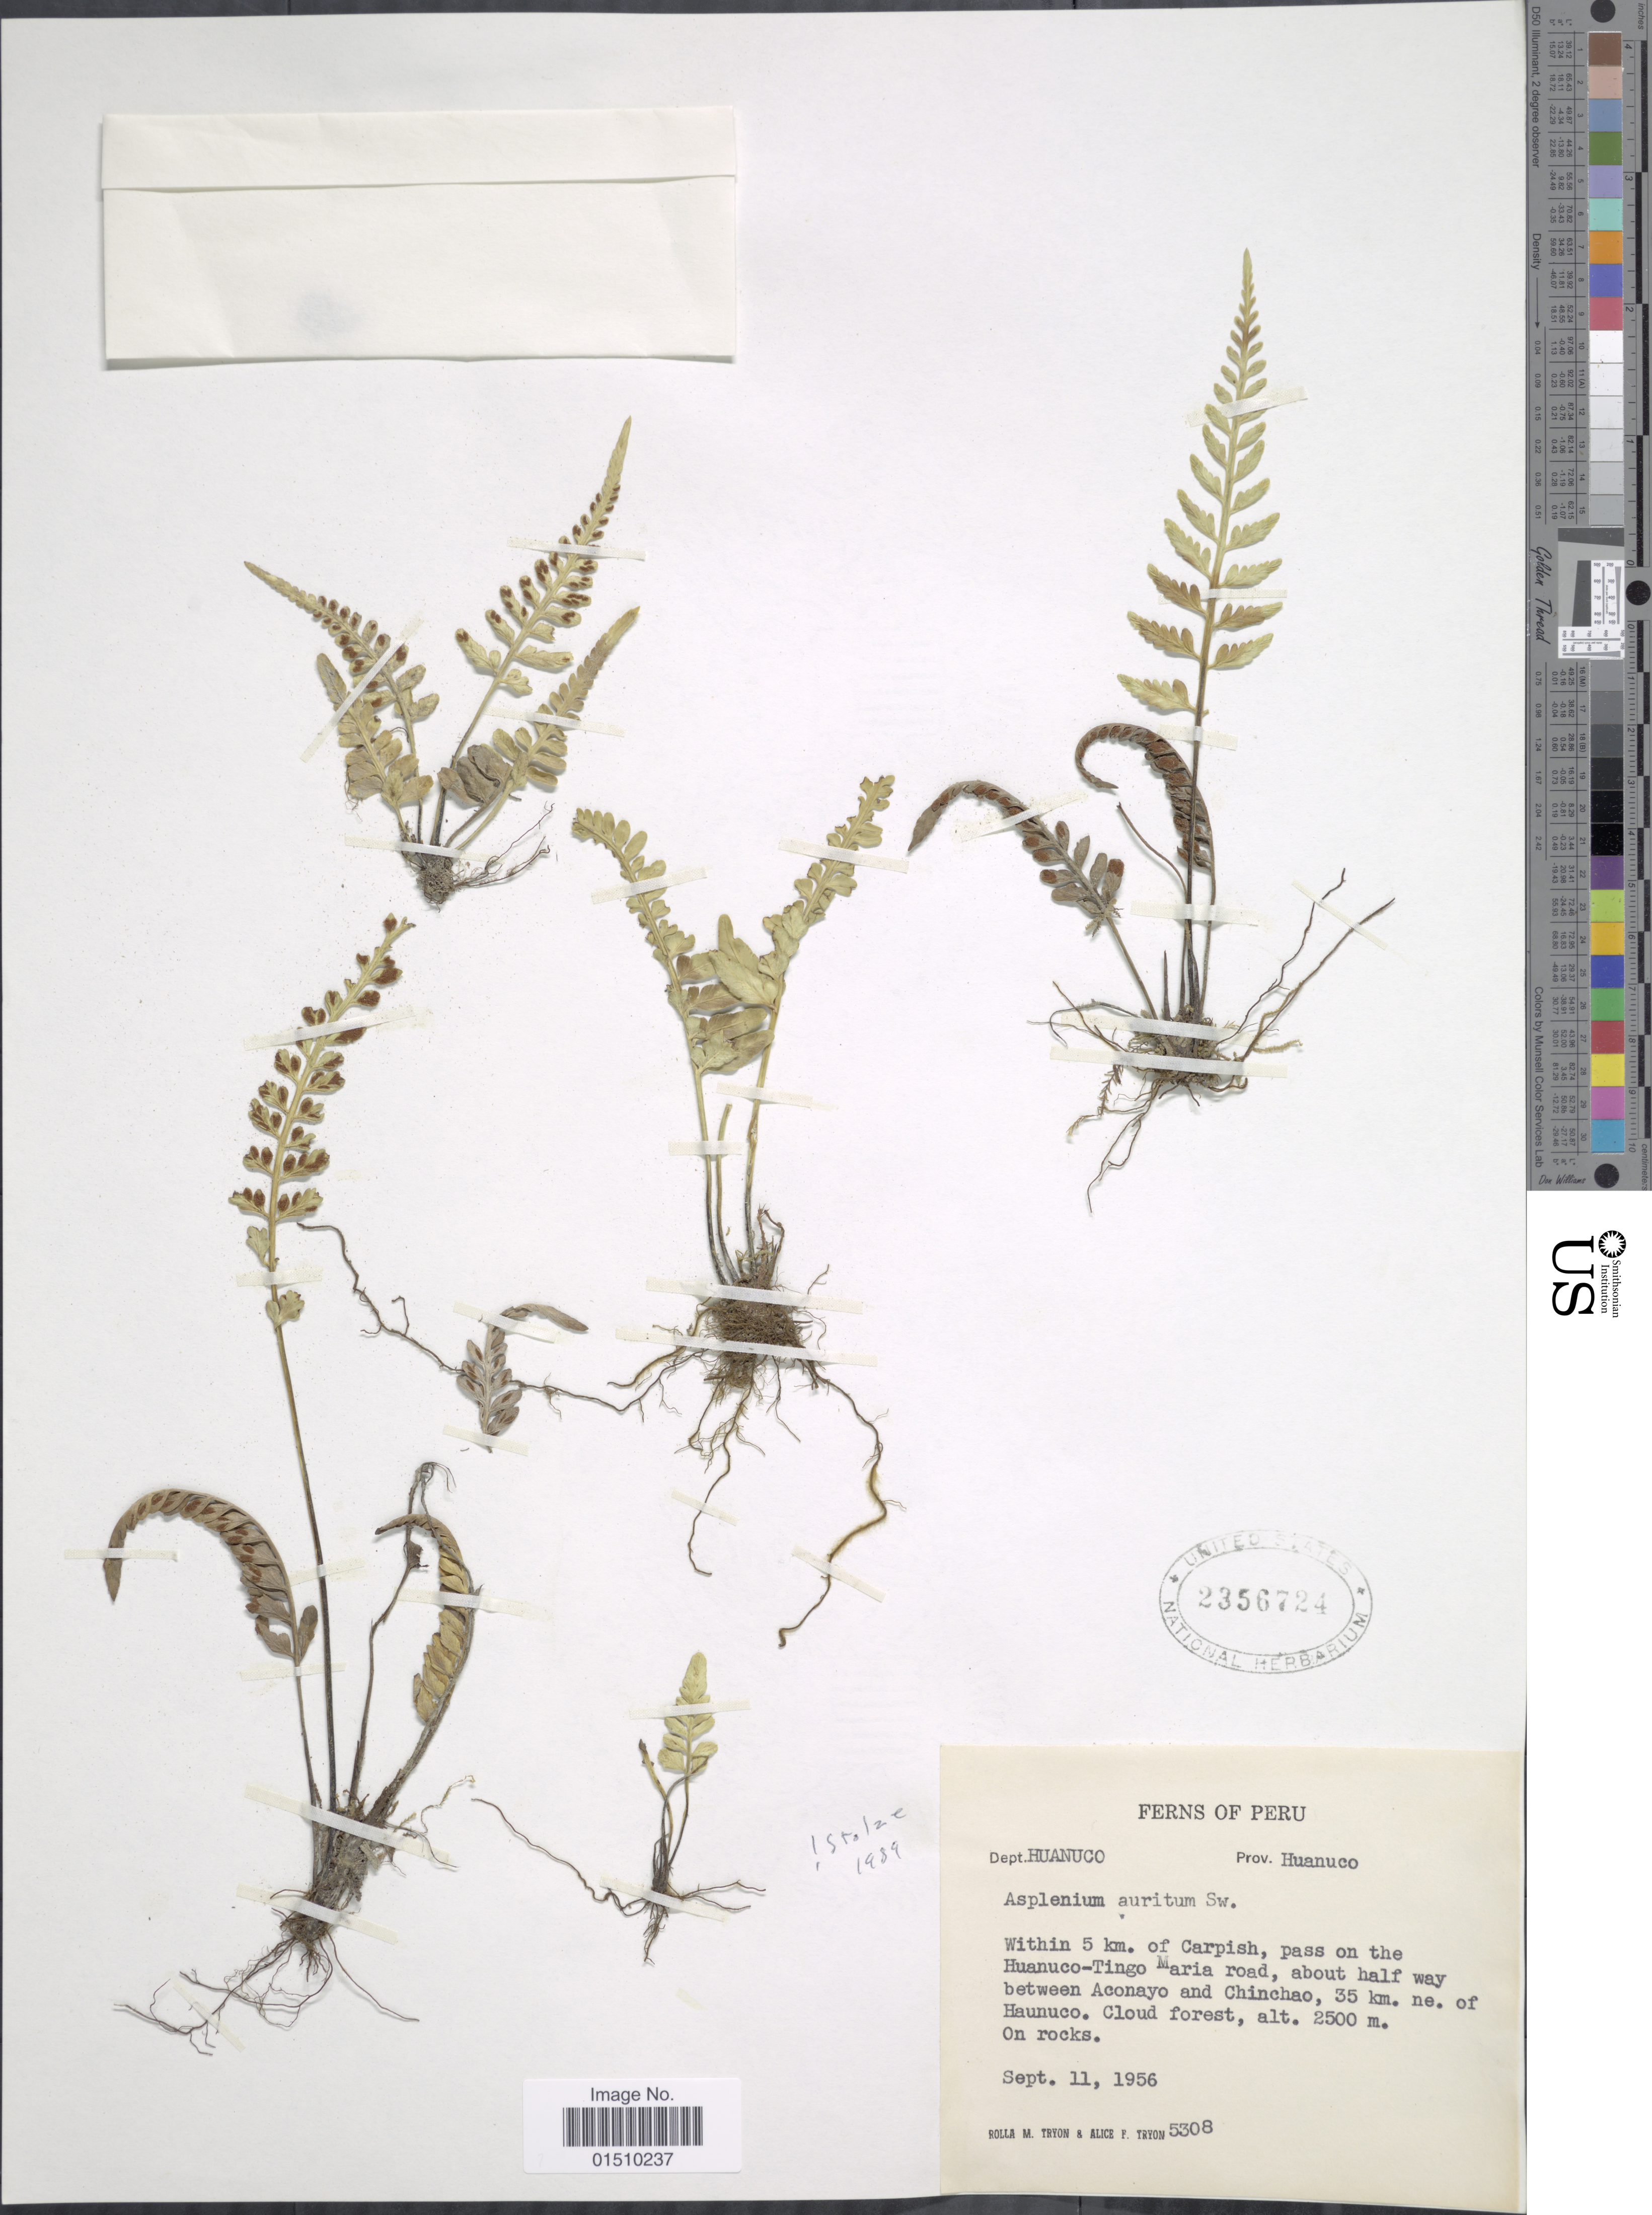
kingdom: Plantae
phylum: Tracheophyta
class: Polypodiopsida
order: Polypodiales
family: Aspleniaceae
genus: Asplenium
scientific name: Asplenium auritum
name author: Sw.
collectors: R. M. Tryon & A. F. Tryon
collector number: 5308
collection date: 1956-09-11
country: Peru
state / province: Huánuco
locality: Peru, Dept. Huanuco, Prov. Huanuco, within 5 km. of Carpish, pass on the Huanuco-Tingo Maria road, about half way between Aconayo and Chinchao, 35 nkm. ne. of Huanuco.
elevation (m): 2500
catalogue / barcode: US 2356724